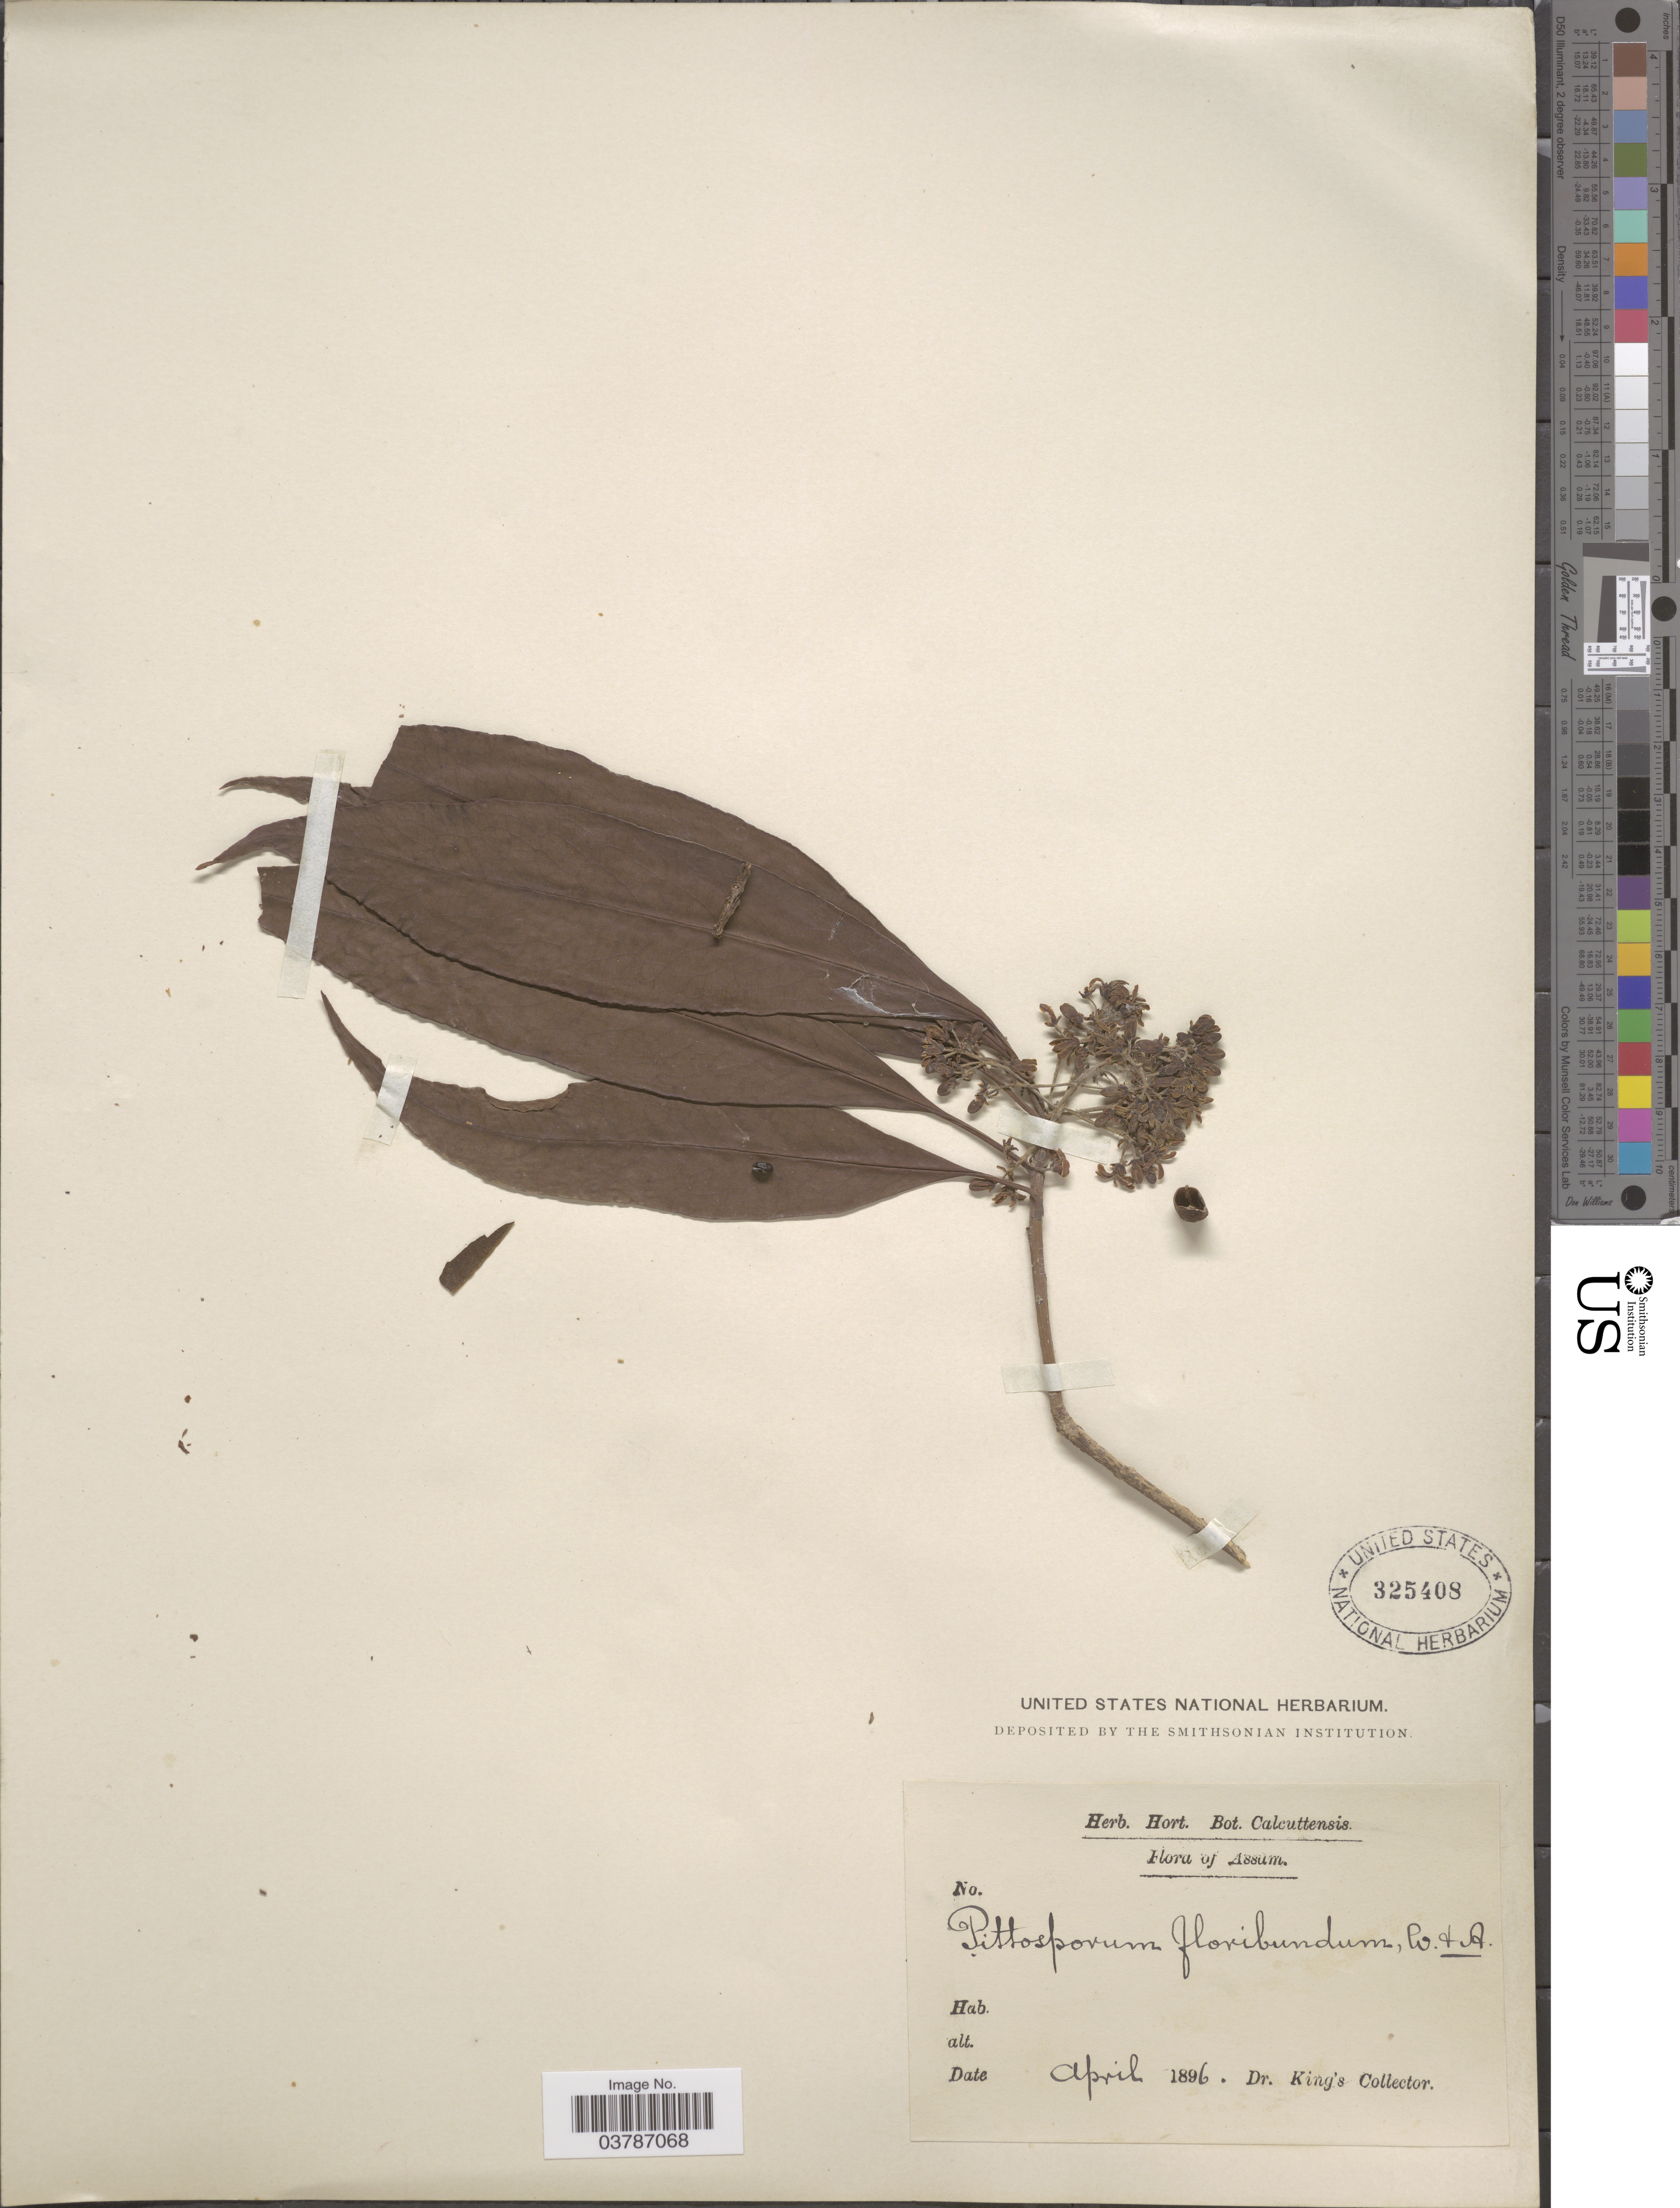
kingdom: Plantae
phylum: Tracheophyta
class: Magnoliopsida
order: Apiales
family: Pittosporaceae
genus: Pittosporum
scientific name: Pittosporum floribundum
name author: Wight & Arn.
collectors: Dr. King's collector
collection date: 1896-04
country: India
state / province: Assam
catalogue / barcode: US 325408